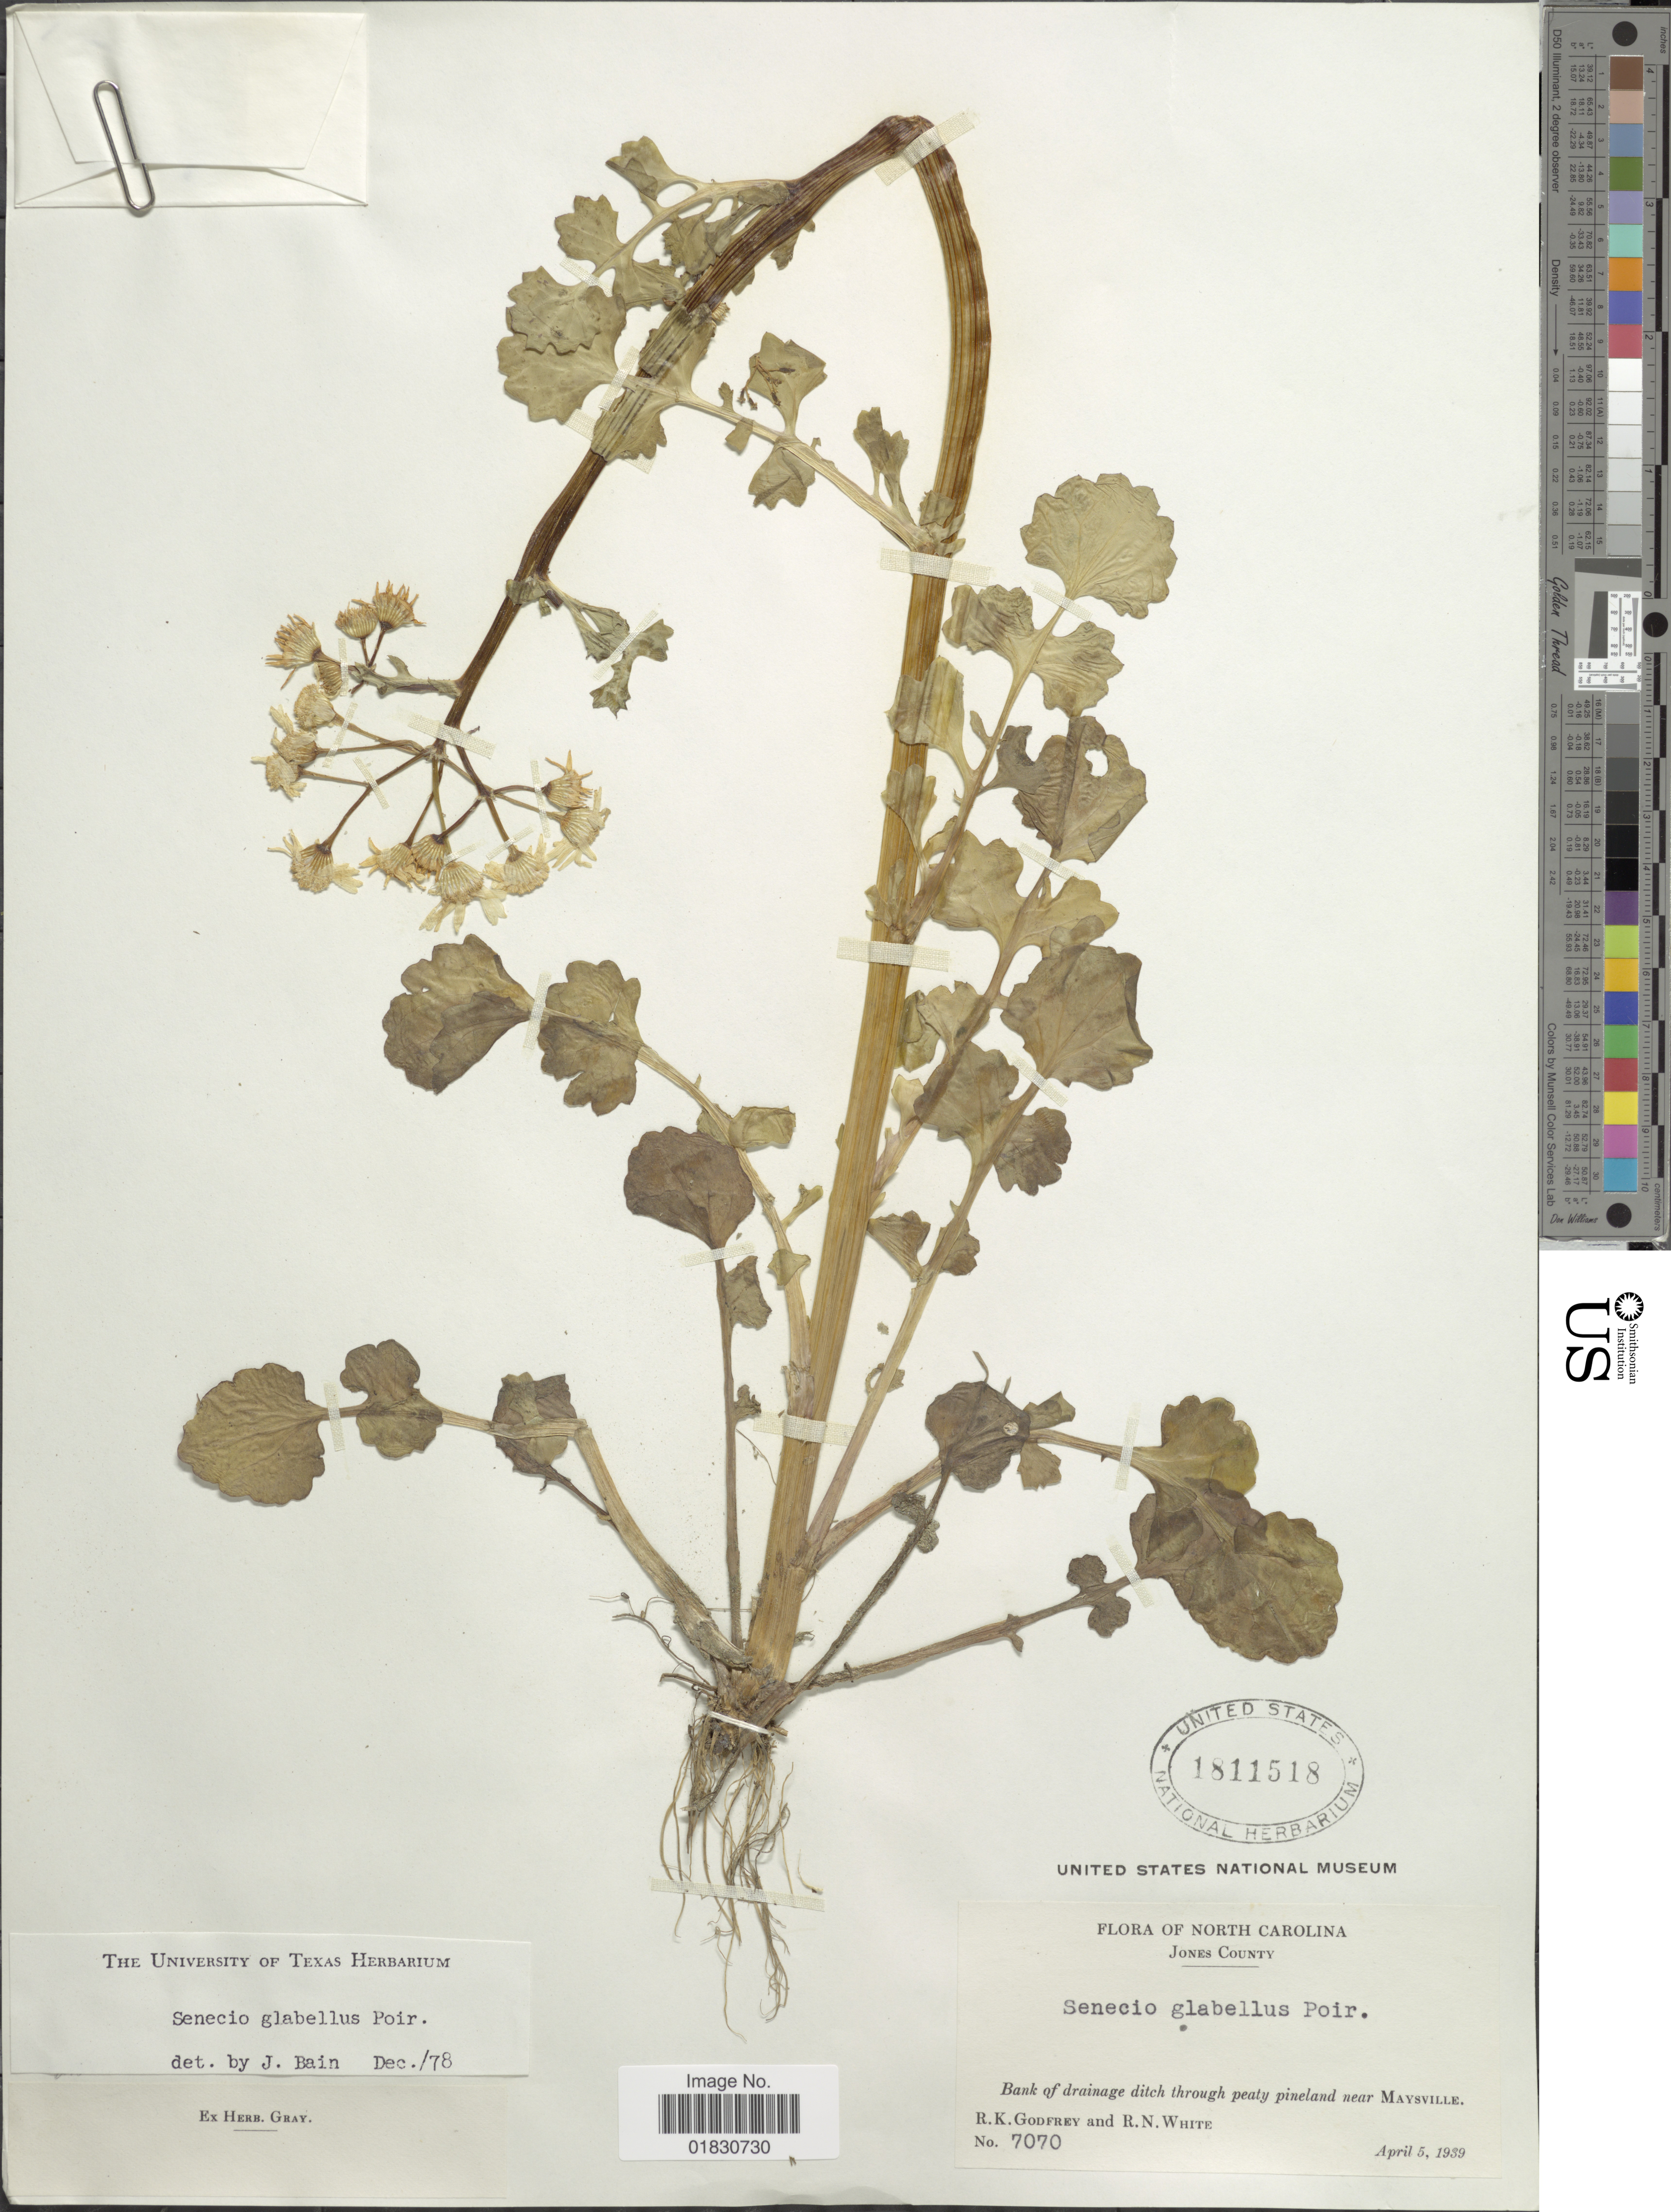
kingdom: Plantae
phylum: Tracheophyta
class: Magnoliopsida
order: Asterales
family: Asteraceae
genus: Packera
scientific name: Packera glabella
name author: (Poir.) C. Jeffrey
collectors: R. K. Godfrey & R. N. White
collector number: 7070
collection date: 1939-04-05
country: United States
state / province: North Carolina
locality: Jones County, bank of drainage ditch through peaty pineland near Maysville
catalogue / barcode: US 1811518